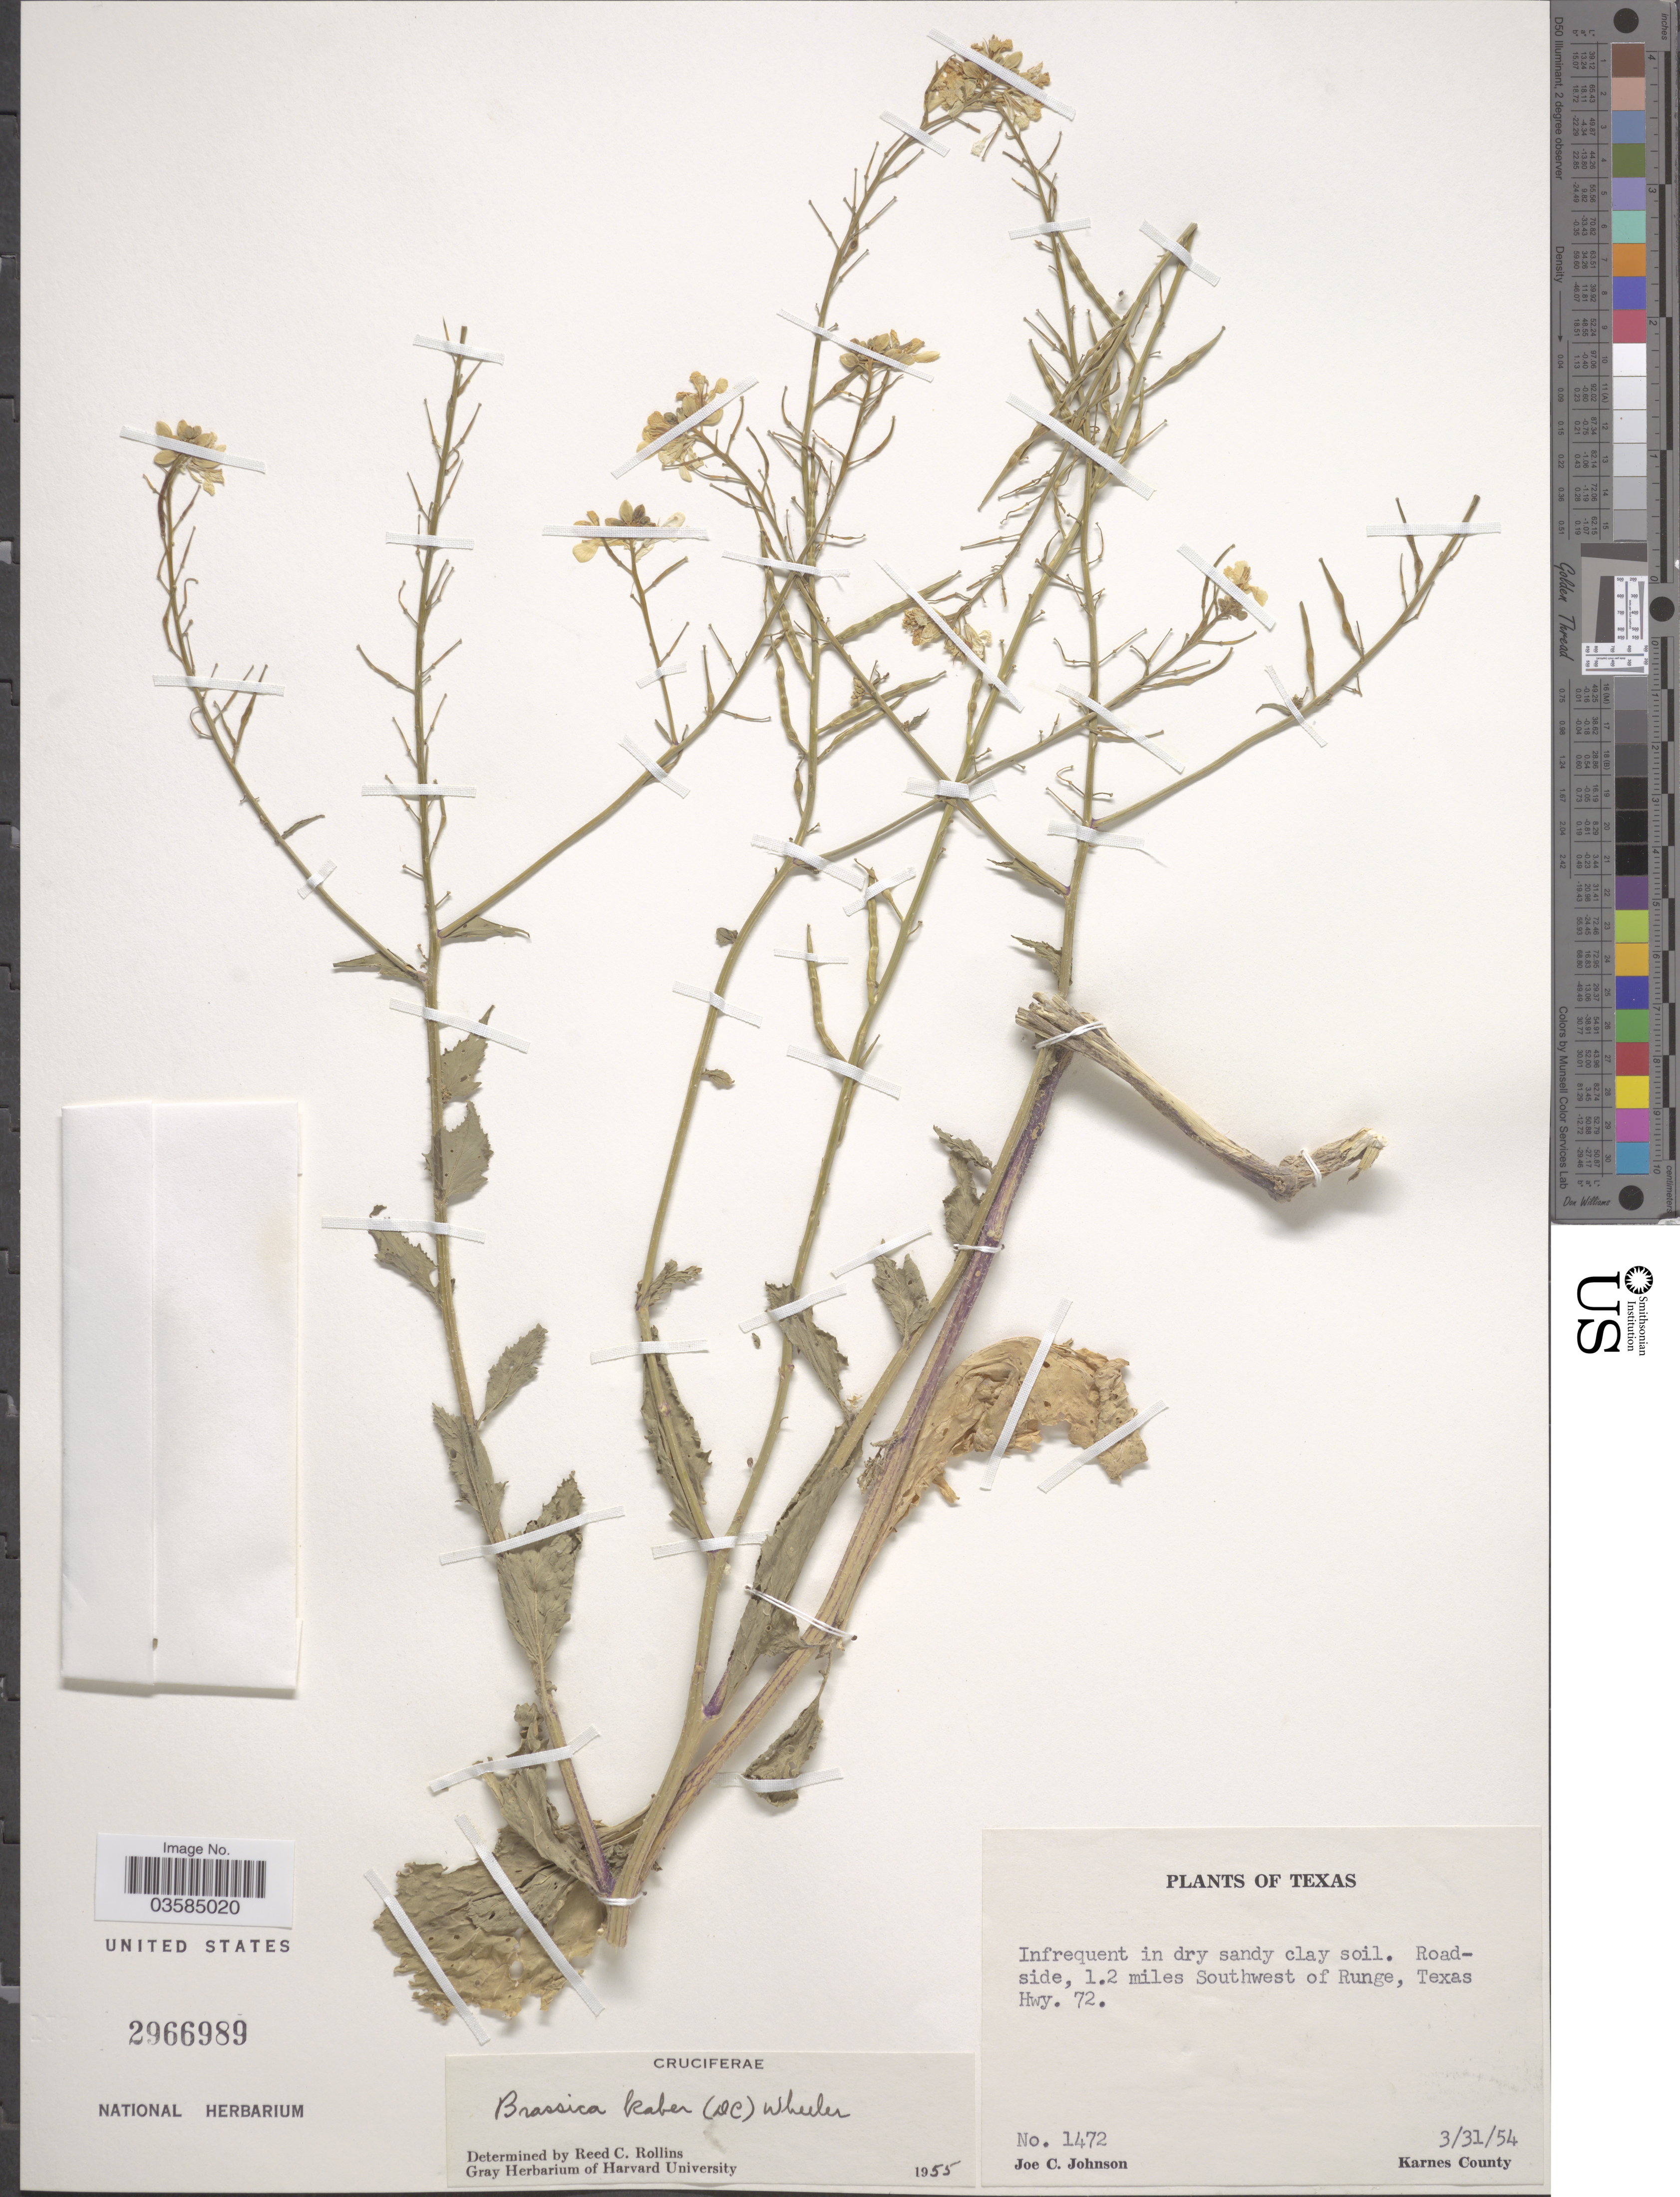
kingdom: Plantae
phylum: Tracheophyta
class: Magnoliopsida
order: Brassicales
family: Brassicaceae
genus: Brassica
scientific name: Brassica kaber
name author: (DC.) L.C. Wheeler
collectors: J. C. Johnson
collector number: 1472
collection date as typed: Transcribed d/m/y: 31/3/54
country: United States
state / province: Texas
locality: Roadside, 1.2 miles Southwest of Runge, Texas Hwy. 72. Karnes County.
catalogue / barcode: US 2966989